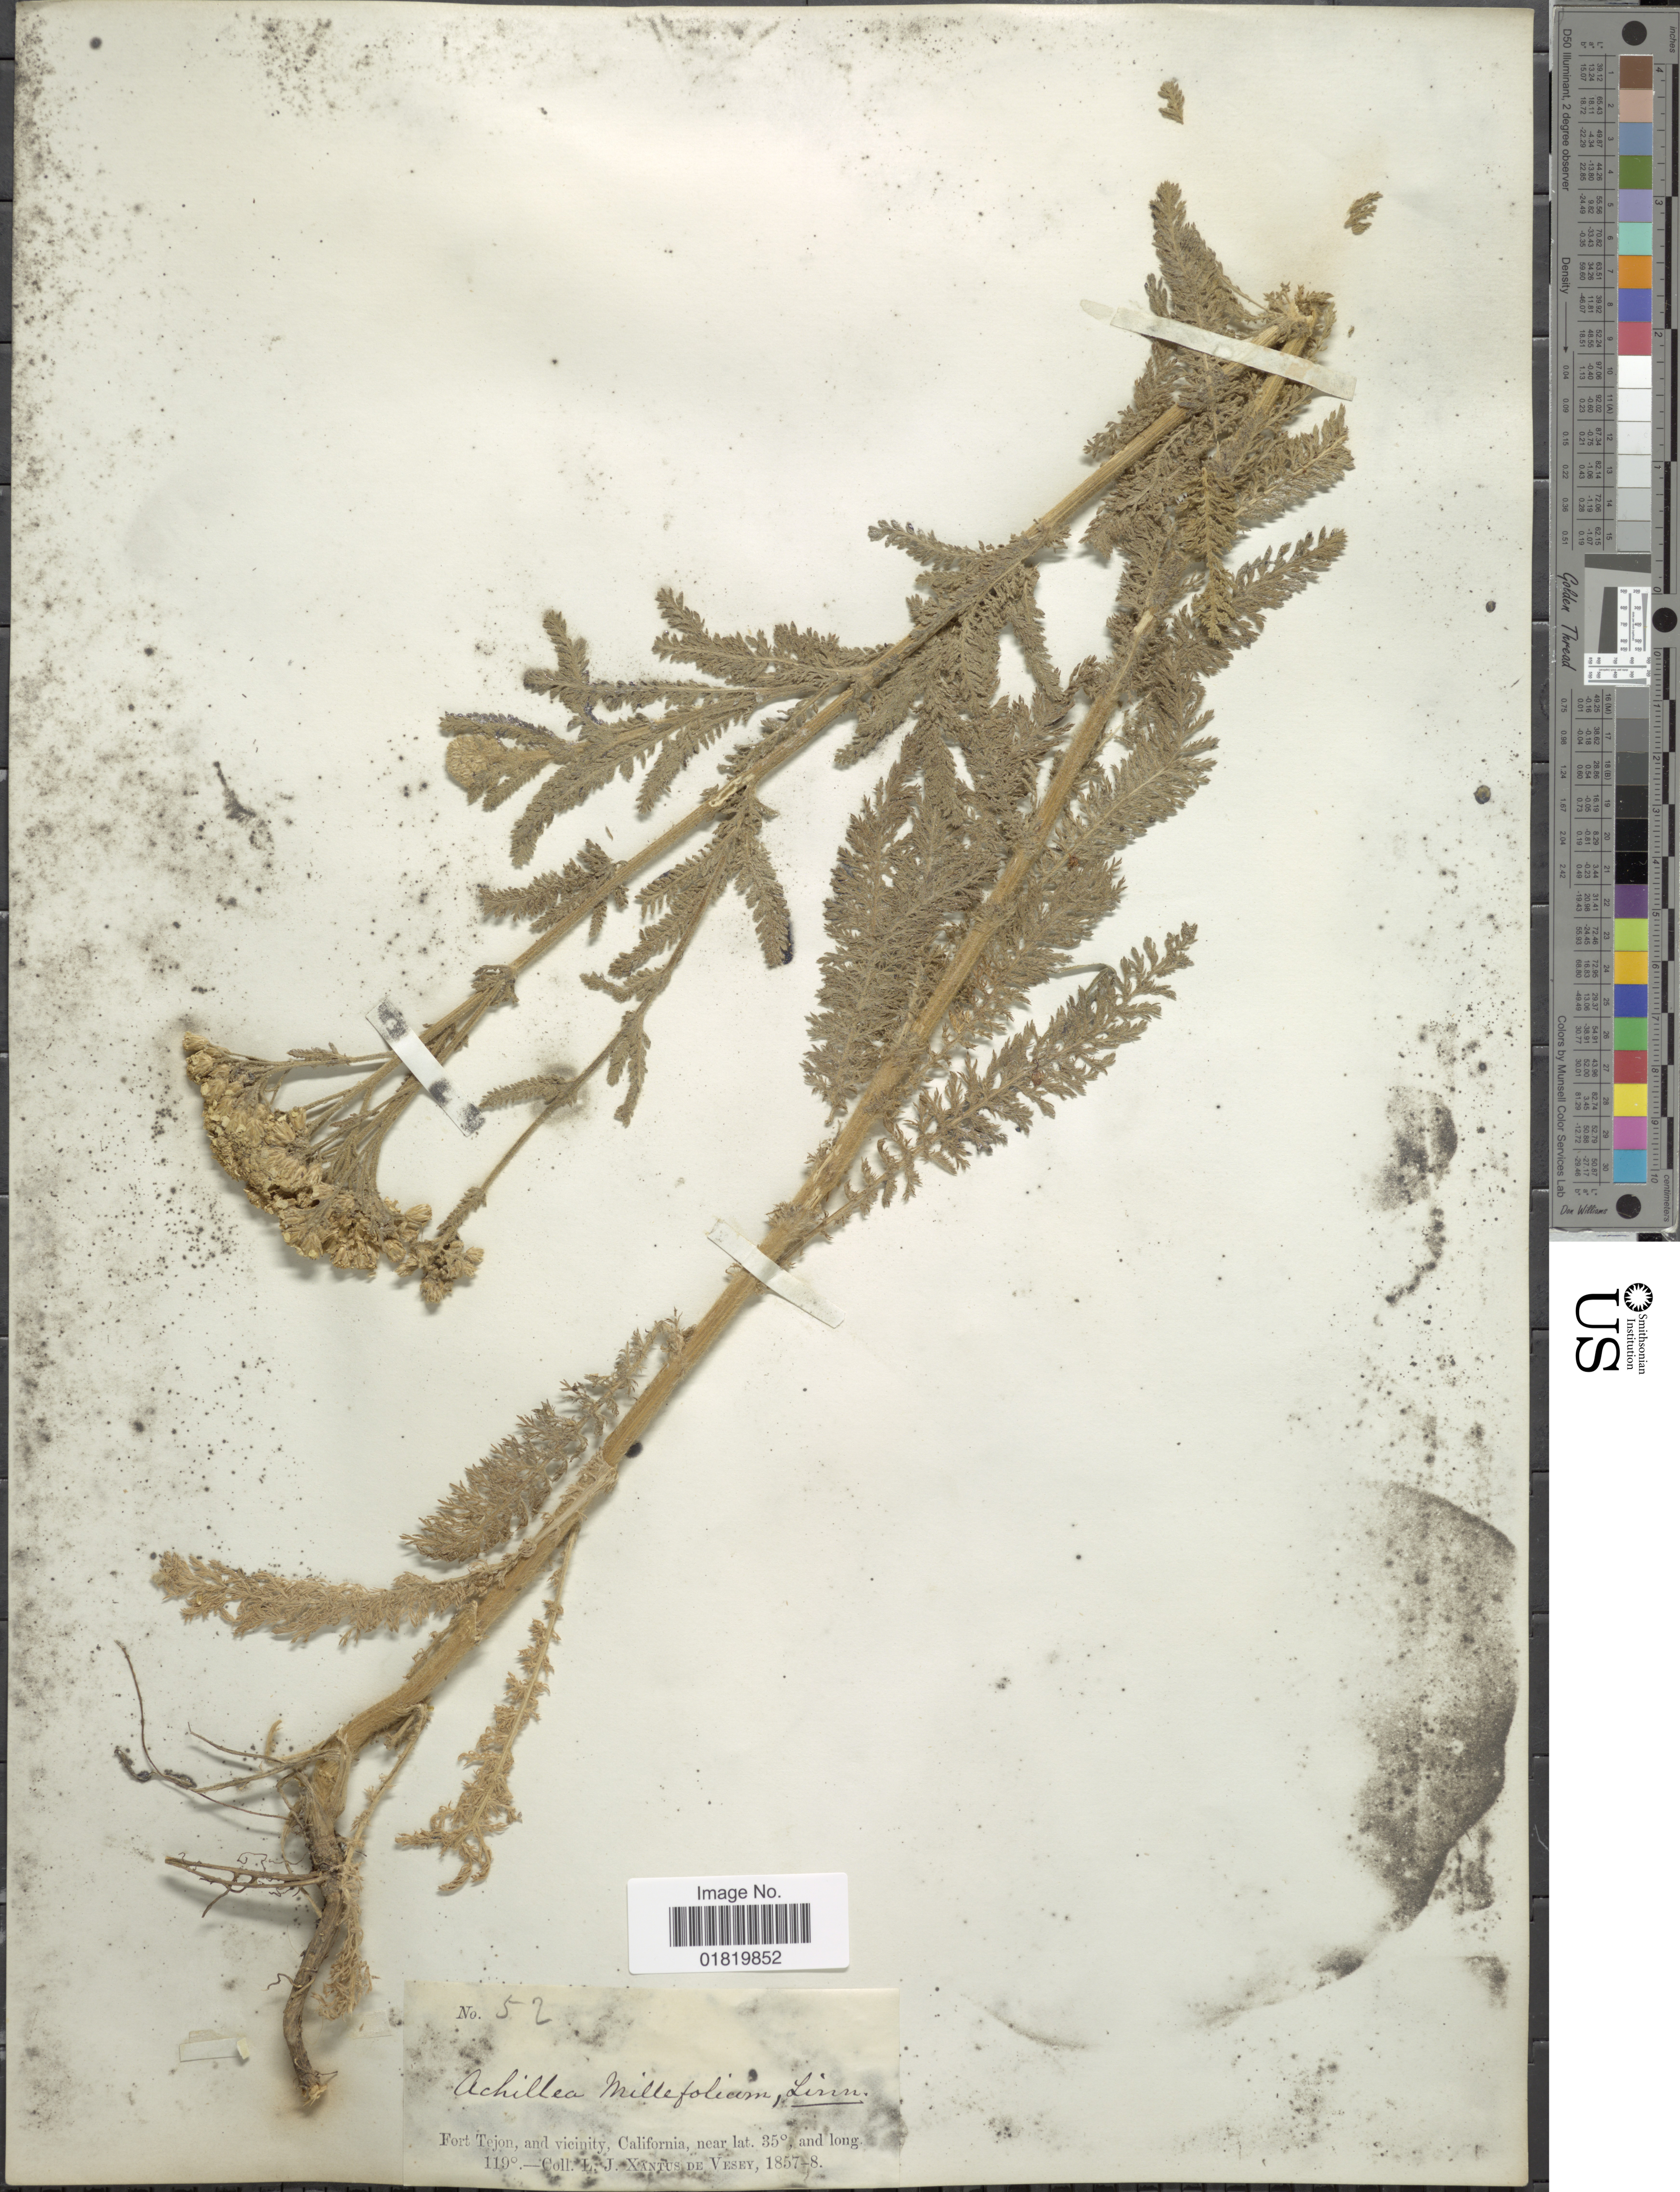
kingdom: Plantae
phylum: Tracheophyta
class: Magnoliopsida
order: Asterales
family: Asteraceae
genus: Achillea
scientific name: Achillea californica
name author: Pollard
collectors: L. Xantus de Vesey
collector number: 52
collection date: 1857/1858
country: United States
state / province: California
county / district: Kern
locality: Fort Tejon, and vicinity, California.